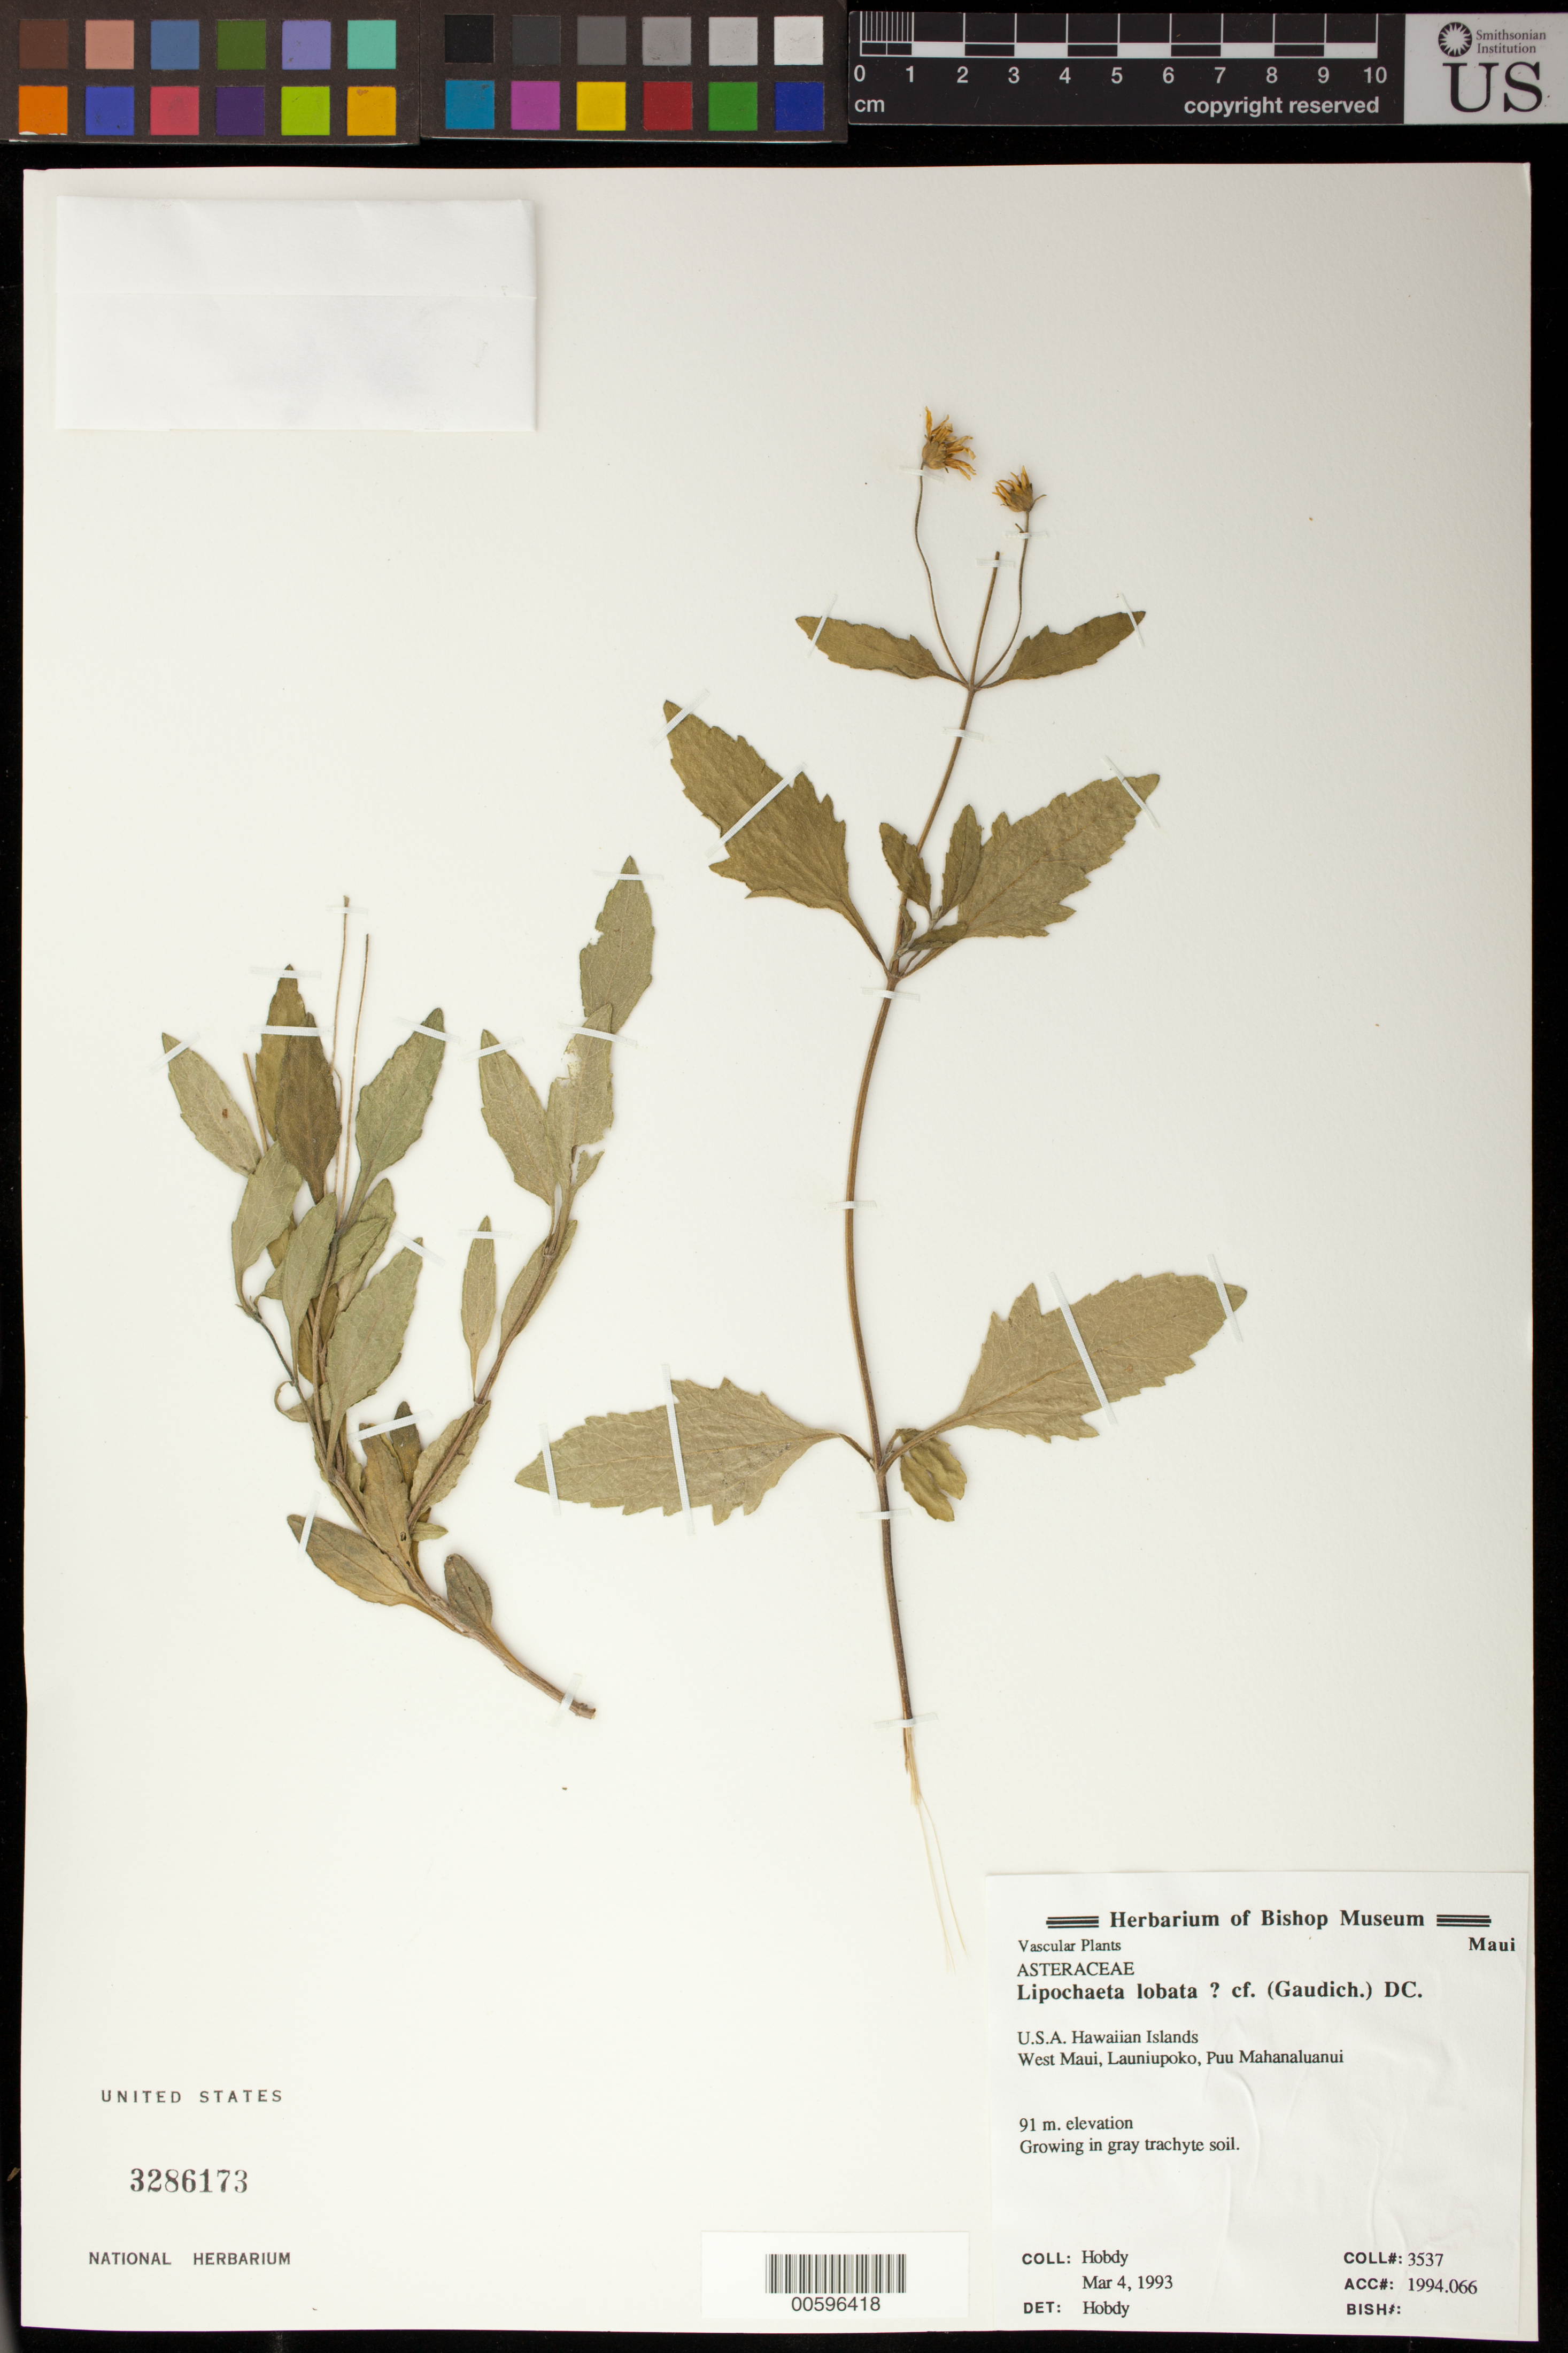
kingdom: Plantae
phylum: Tracheophyta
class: Magnoliopsida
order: Asterales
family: Asteraceae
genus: Lipochaeta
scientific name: Lipochaeta lobata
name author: (Gaudich.) DC.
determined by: Hobdy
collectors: -. Hobdy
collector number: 3537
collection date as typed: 4 Mar 1993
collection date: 1993-03-04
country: United States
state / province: Hawaii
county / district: Maui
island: Maui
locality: W Maui, Launiupoko, Puu Mahanaluanui.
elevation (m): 91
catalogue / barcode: US 3286173